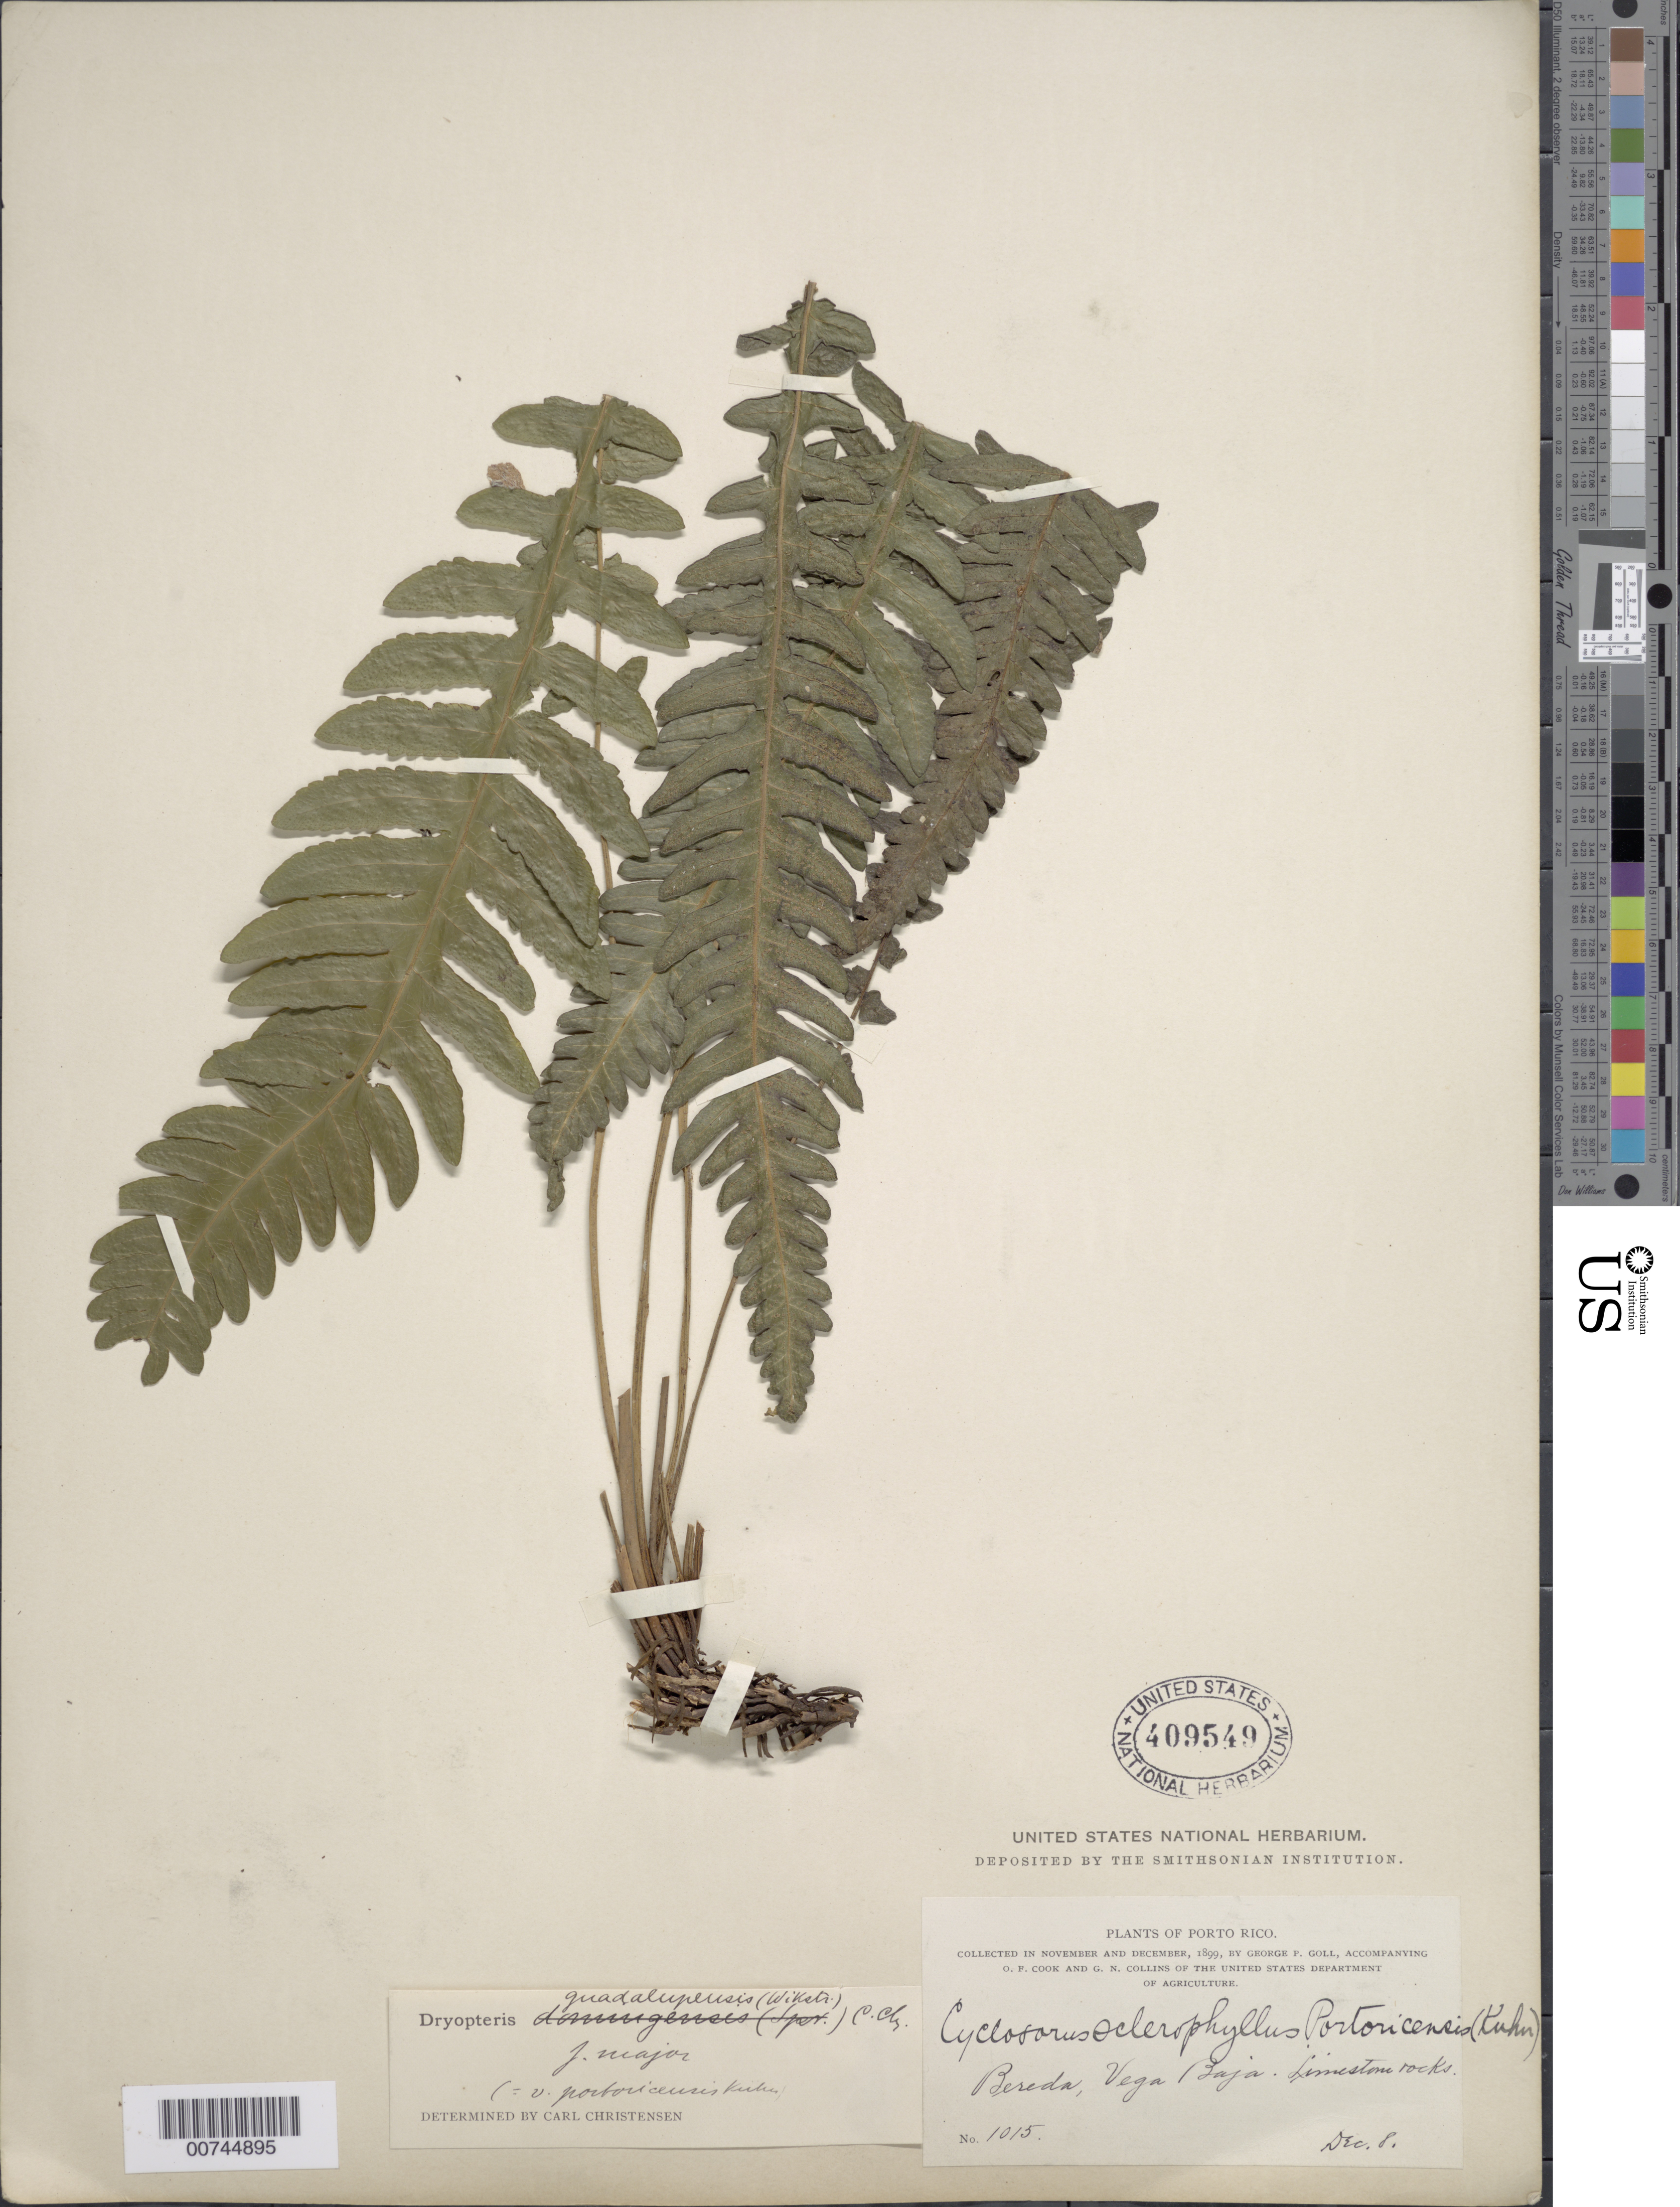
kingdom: Plantae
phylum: Tracheophyta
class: Polypodiopsida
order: Polypodiales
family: Thelypteridaceae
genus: Goniopteris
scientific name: Goniopteris guadelupensis (Wikstr.) comb. nov., ined 2015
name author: (Wikstr.)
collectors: G. Goll, O. F. Cook & G. N. Collins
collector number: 1015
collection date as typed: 08 Dec 1899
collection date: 1899-12-08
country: Puerto Rico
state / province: Vega Baja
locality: Bereda, Vega Baja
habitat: Limestone rocks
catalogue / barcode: US 409549